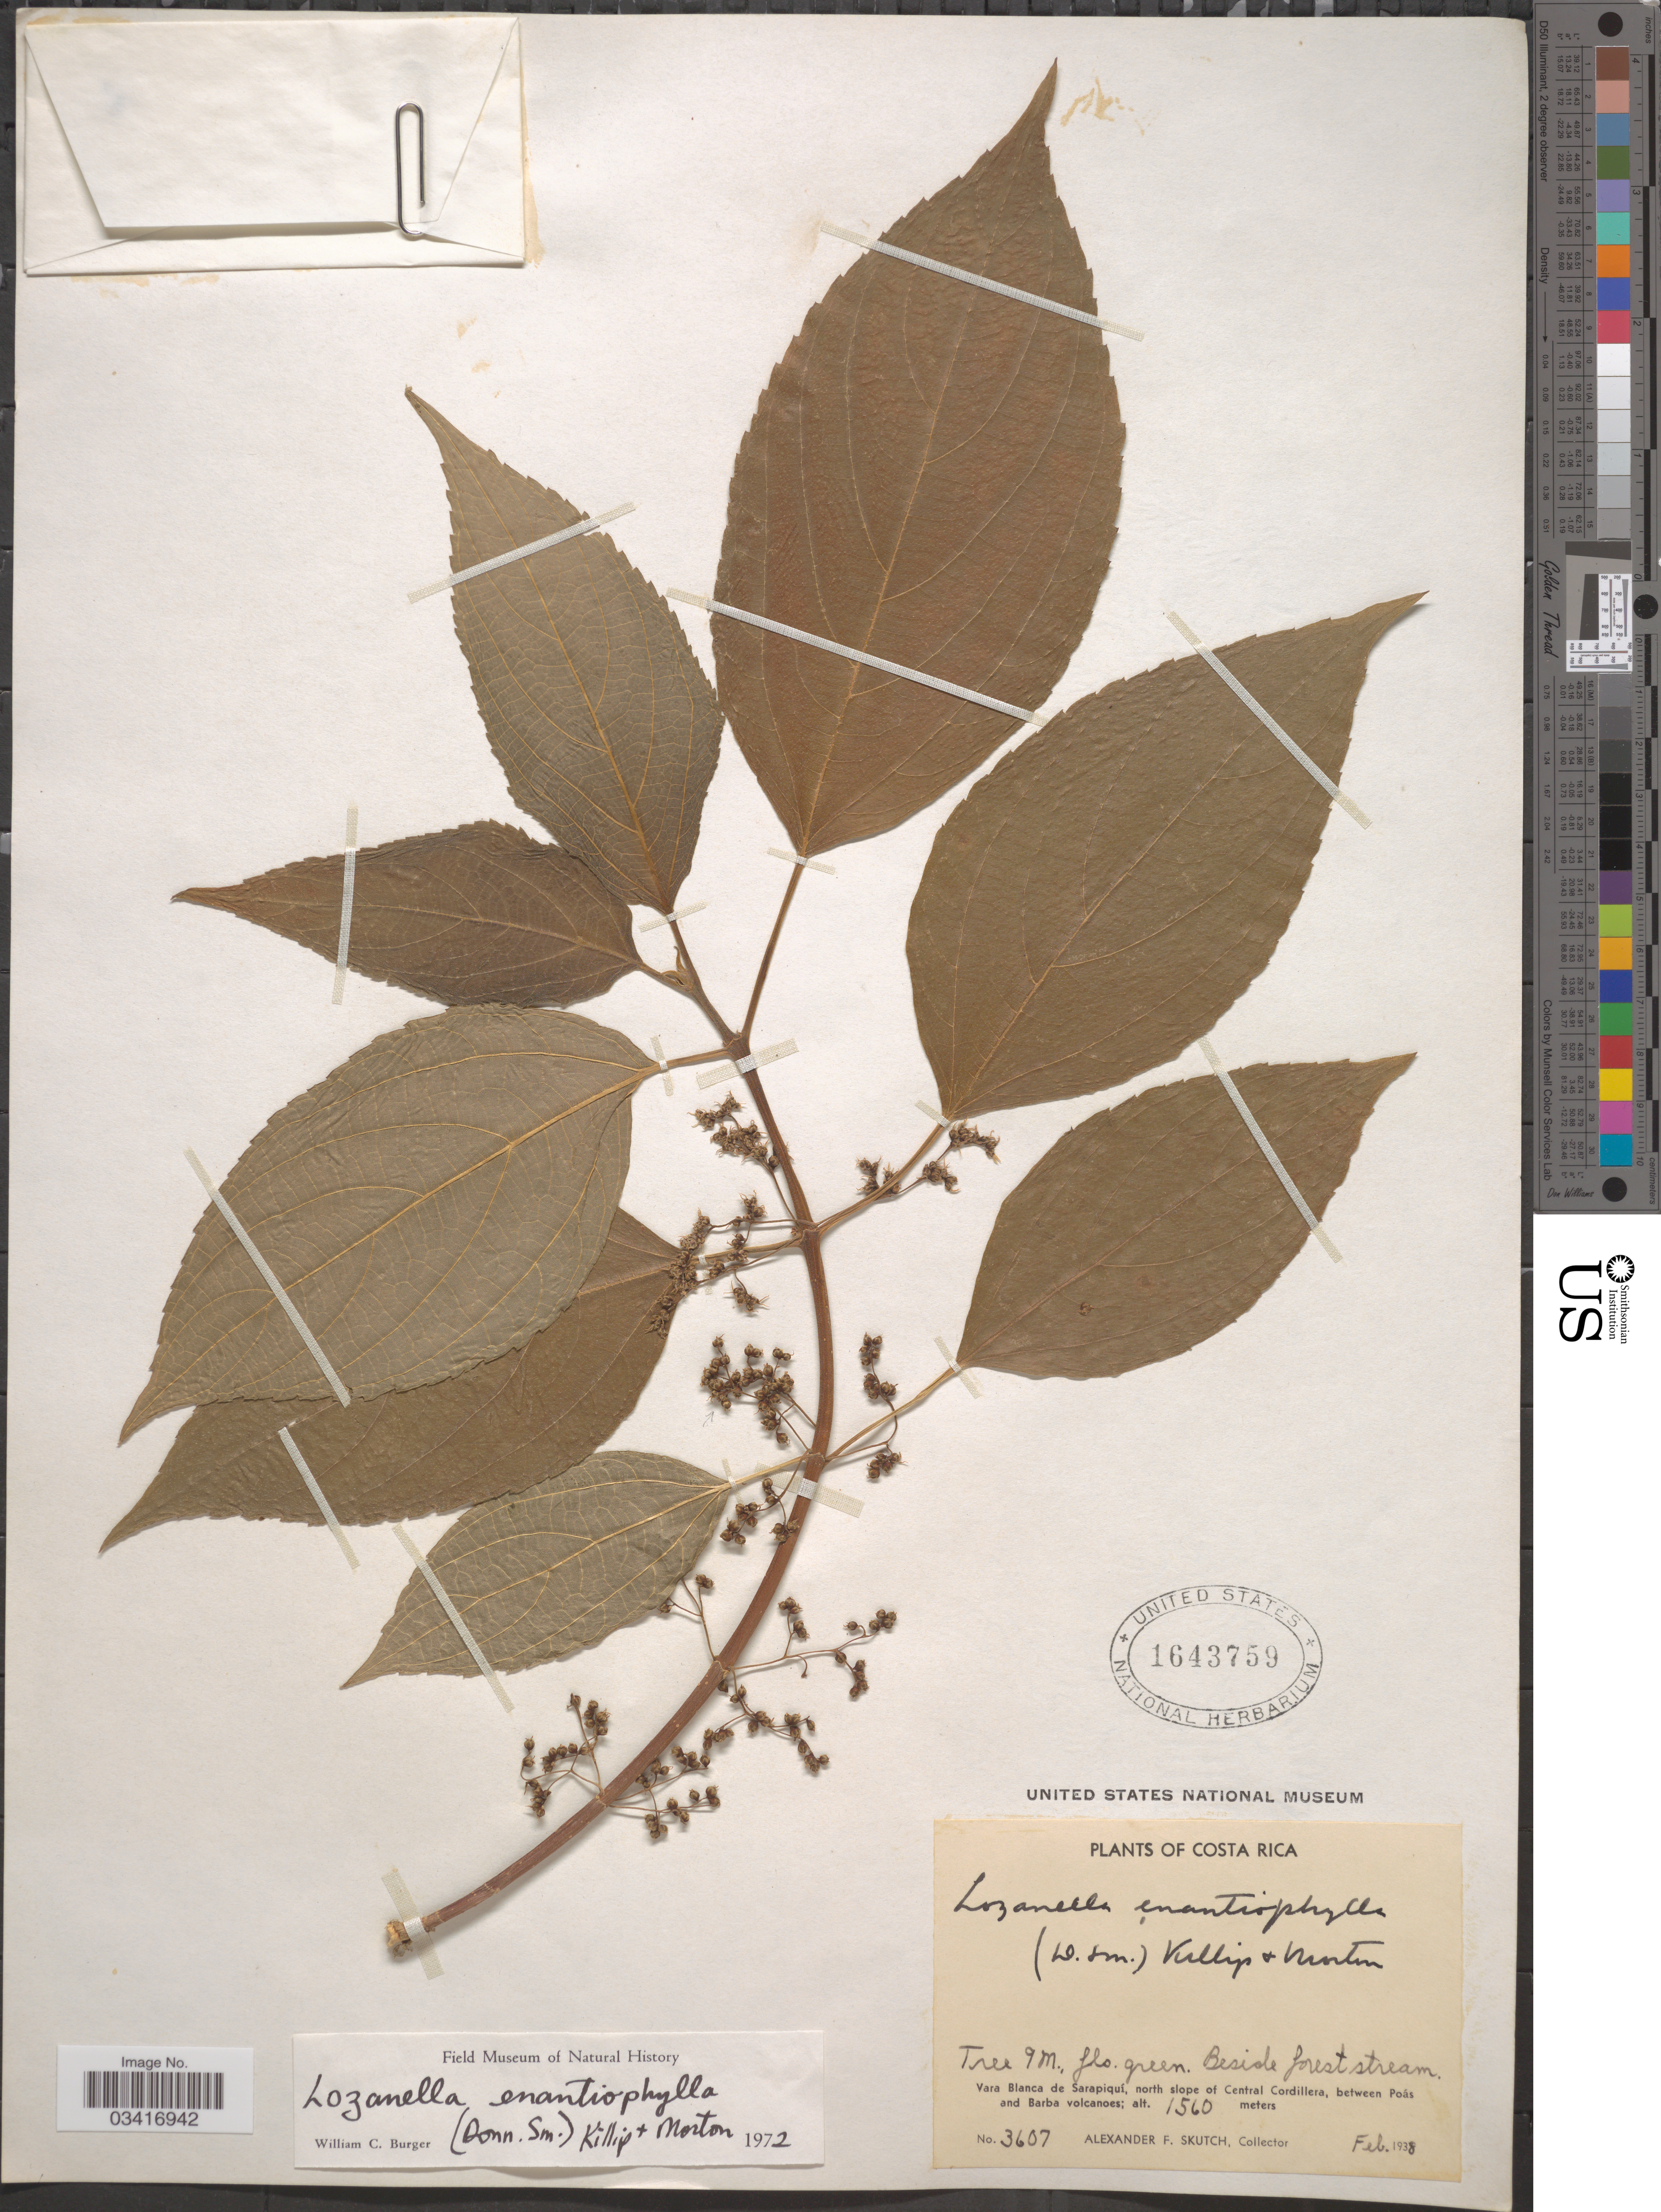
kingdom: Plantae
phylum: Tracheophyta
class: Magnoliopsida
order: Rosales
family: Cannabaceae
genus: Lozanella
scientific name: Lozanella enantiophylla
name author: (Donn. Sm.) Killip & C.V. Morton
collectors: A. F. Skutch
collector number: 3607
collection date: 1938-02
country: Costa Rica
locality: Vara Blanca de Sarapiquí, north slope of Central Cordillera, between Poás and Barba volcanoes.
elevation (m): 1560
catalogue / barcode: US 1643759